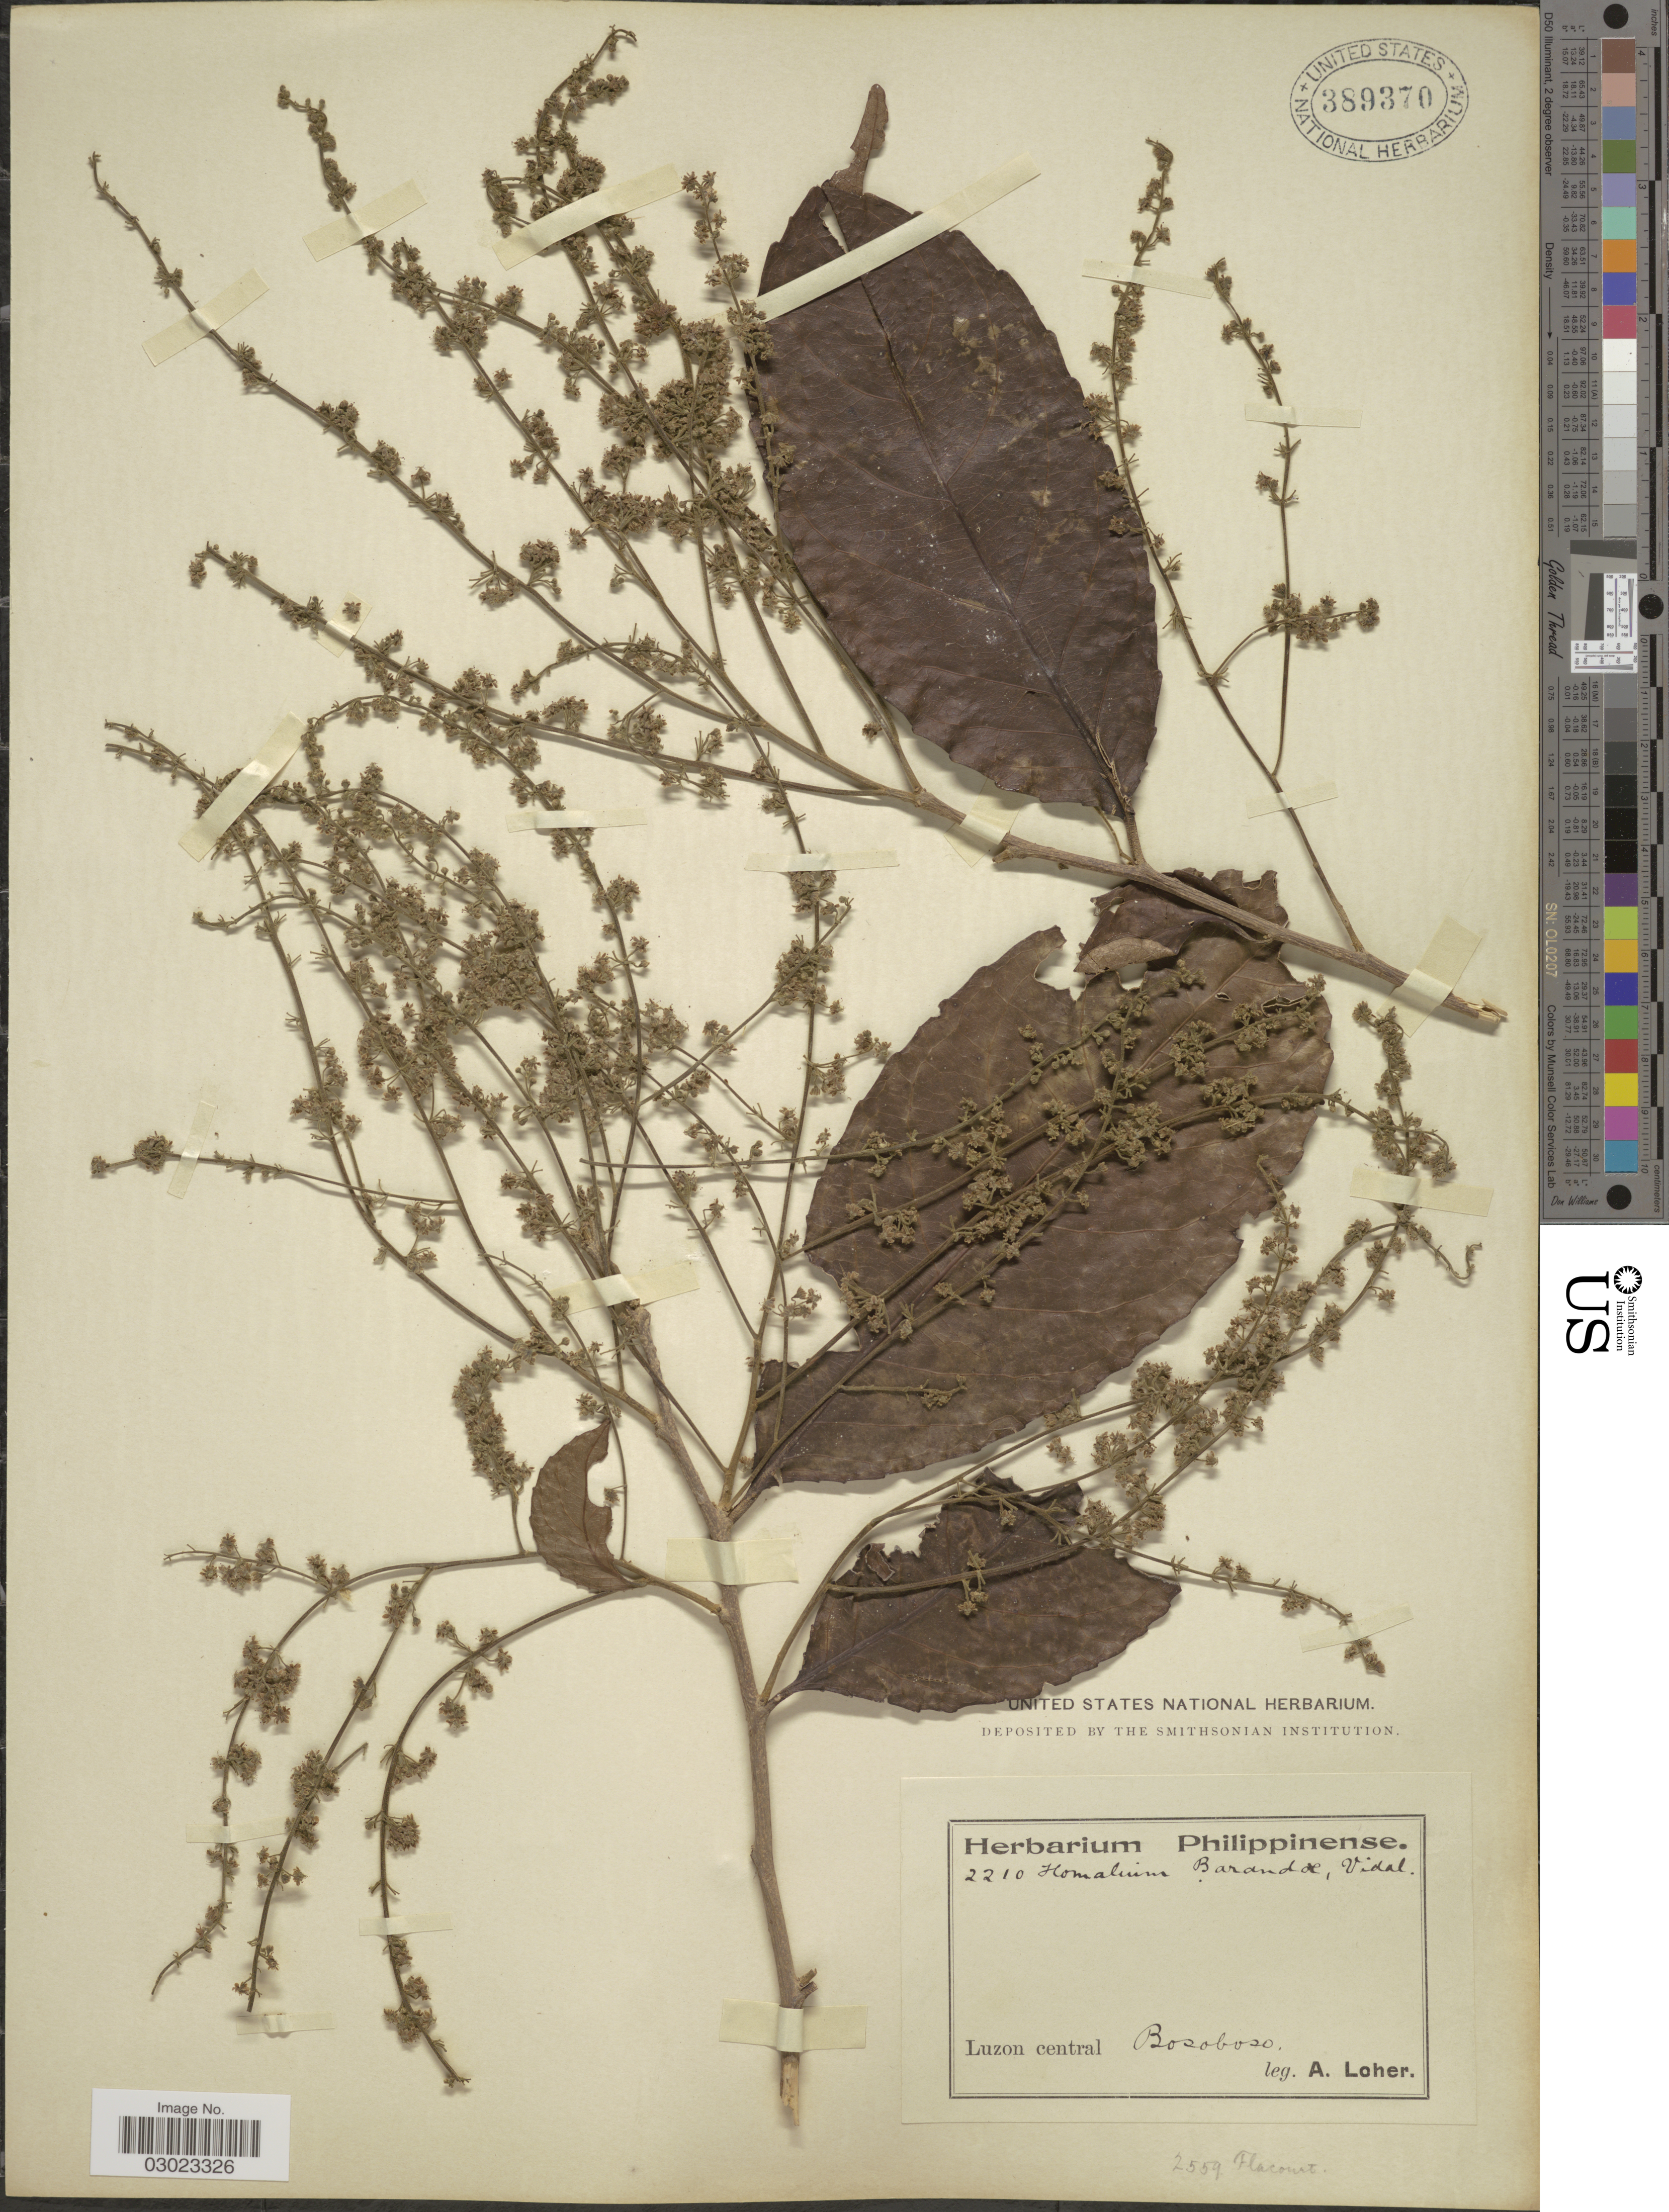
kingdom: Plantae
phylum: Tracheophyta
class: Magnoliopsida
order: Malpighiales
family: Salicaceae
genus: Homalium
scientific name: Homalium barandae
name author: Vidal ex Fern.-Vill.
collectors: A. Loher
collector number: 2210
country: Philippines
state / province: Central Luzon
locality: Luzon central, Bosoboso.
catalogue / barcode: US 389370